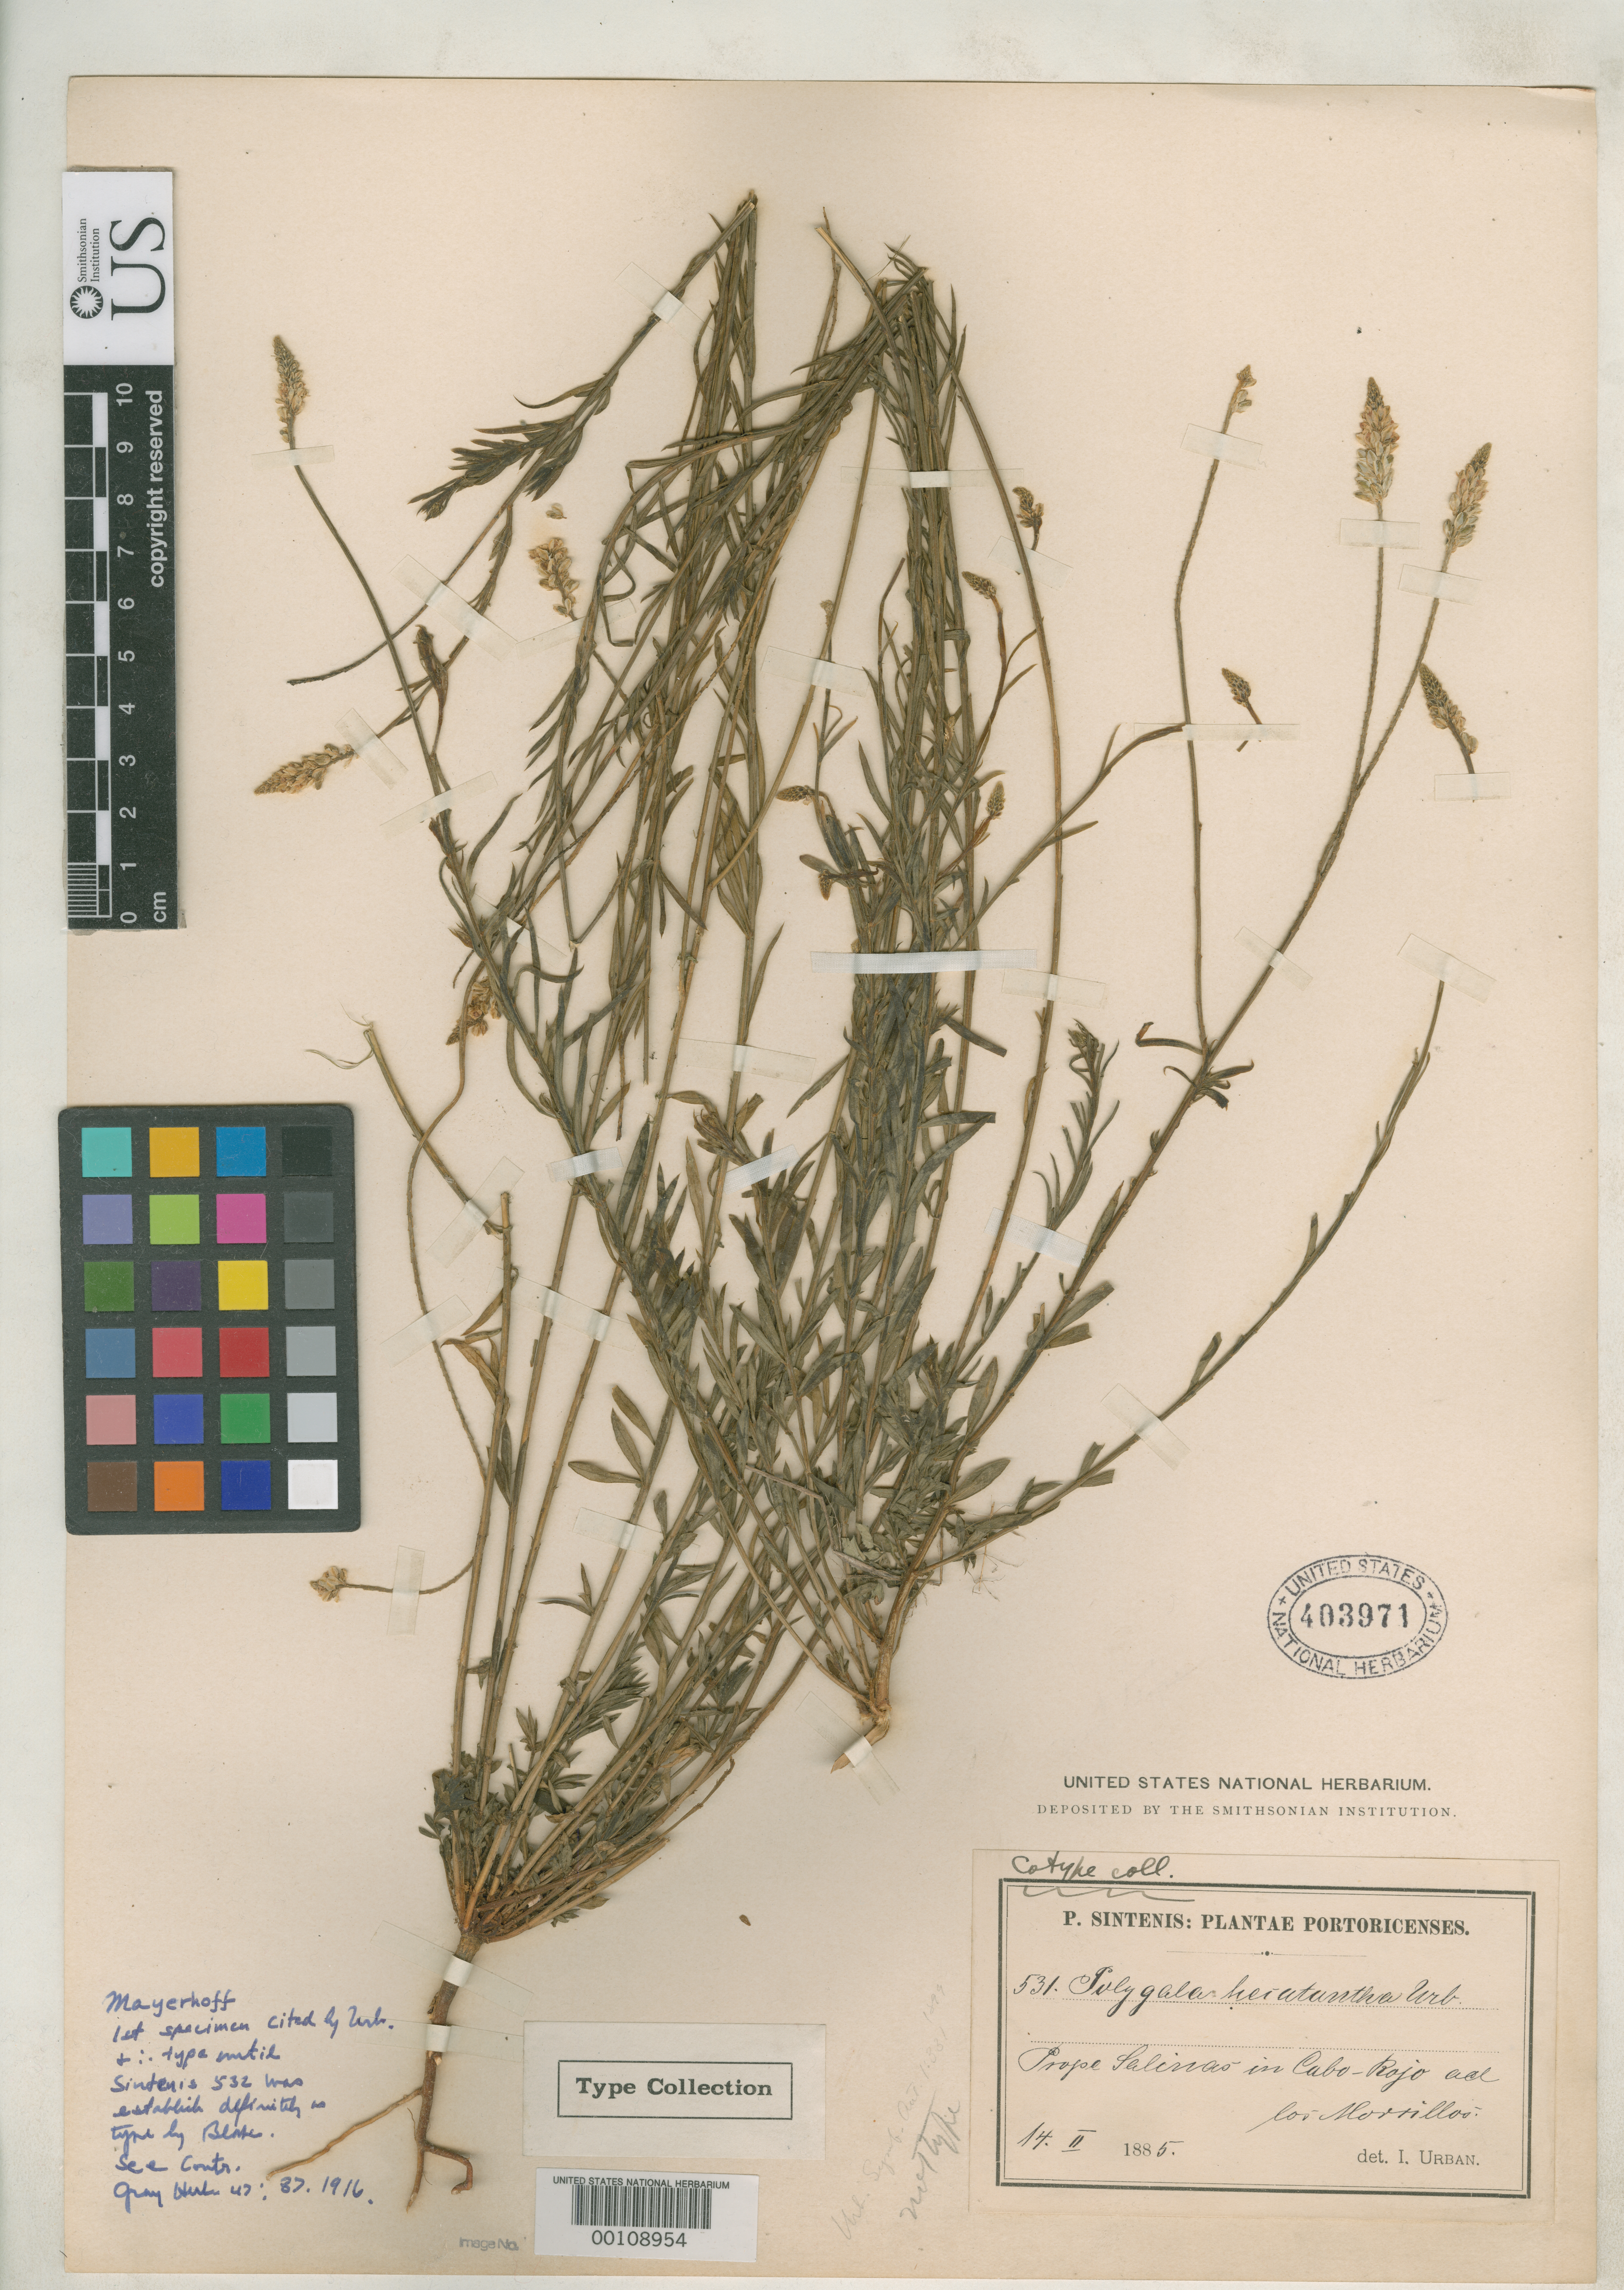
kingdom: Plantae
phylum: Tracheophyta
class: Magnoliopsida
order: Fabales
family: Polygalaceae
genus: Polygala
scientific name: Polygala hecatantha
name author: Urb.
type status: Isosyntype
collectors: P. Sintenis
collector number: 531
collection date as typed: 14 Feb 1885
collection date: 1885-02-14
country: Puerto Rico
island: Greater Antilles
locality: Prope Salinas de Cabo-rojo ad Los Morrilos.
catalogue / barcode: US 403971